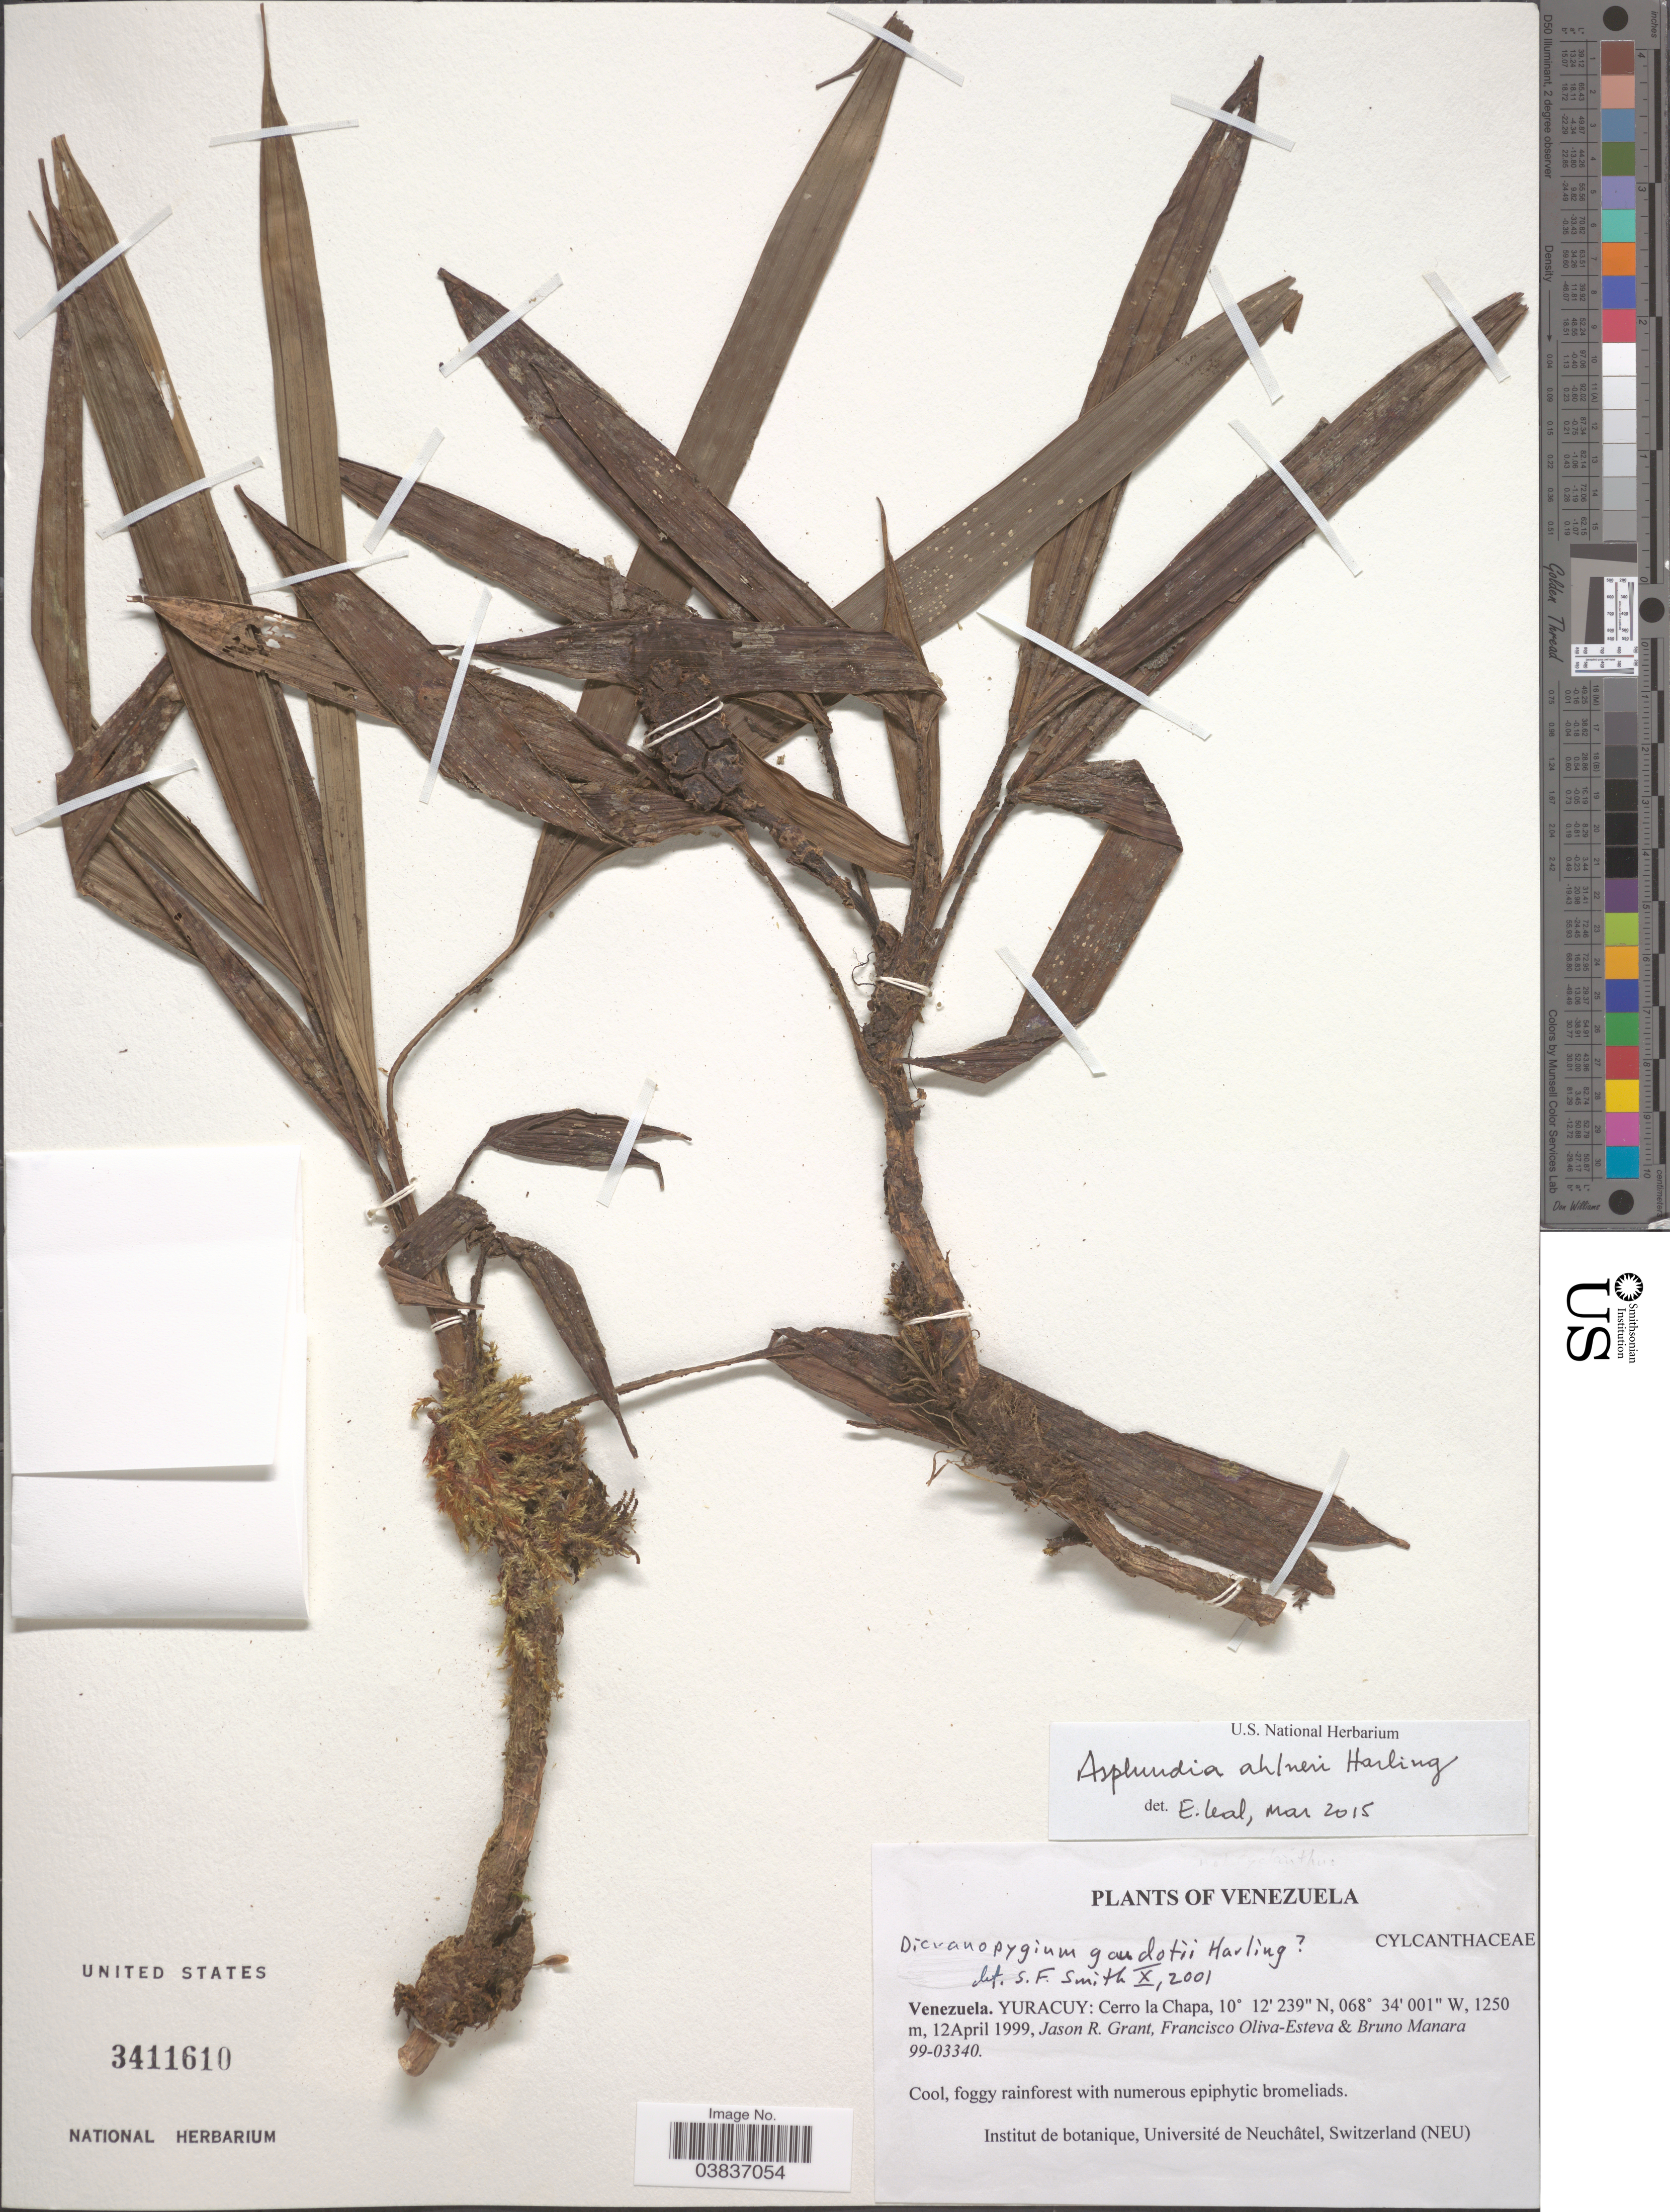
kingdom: Plantae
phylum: Tracheophyta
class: Liliopsida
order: Pandanales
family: Cyclanthaceae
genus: Asplundia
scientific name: Asplundia ahlneri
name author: Harling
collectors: J. R. Grant, F. Oliva-Esteva & B. Manara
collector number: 99-03340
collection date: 1999-04-12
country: Venezuela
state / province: Yaracuy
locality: Yuracuy: Cerro la Chapa.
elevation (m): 1250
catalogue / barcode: US 3411610